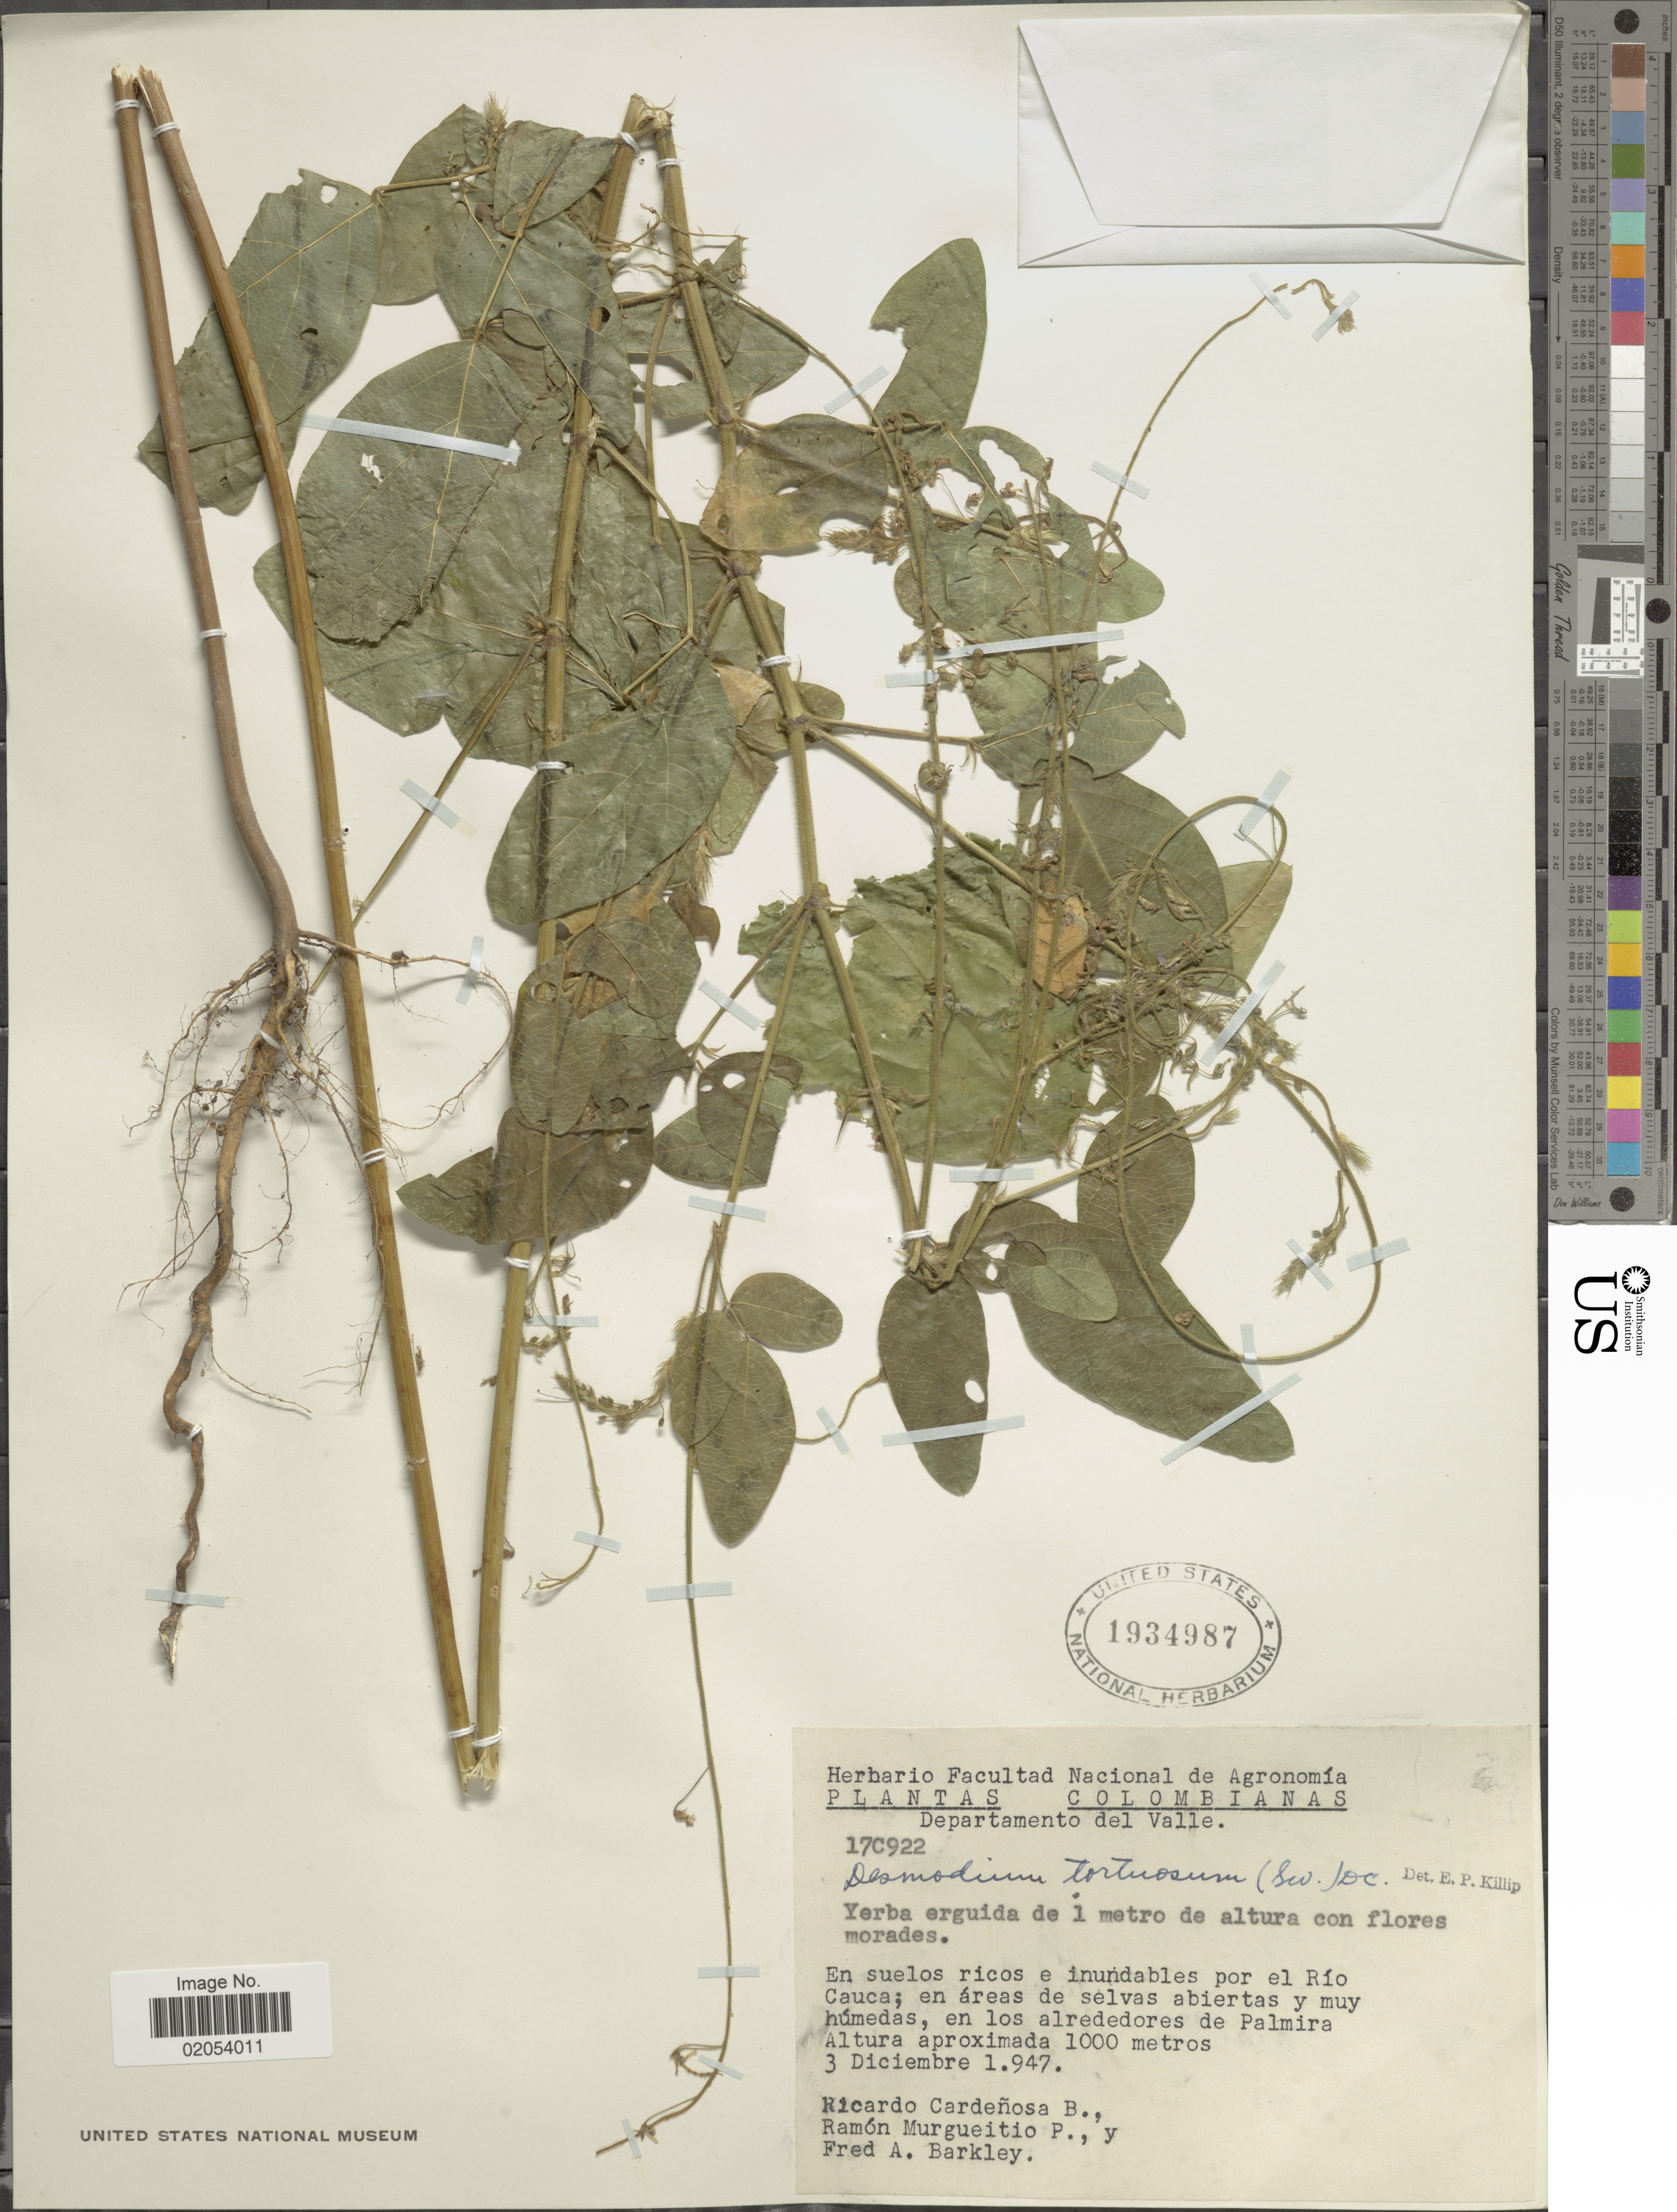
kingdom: Plantae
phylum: Tracheophyta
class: Magnoliopsida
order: Fabales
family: Fabaceae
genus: Desmodium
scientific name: Desmodium tortuosum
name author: (Sw.) DC.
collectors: R. Cardenosa B, R. Murgueitio P. & F. A. Barkley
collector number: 17C922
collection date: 1947-12-03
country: Colombia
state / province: Valle del Cauca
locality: Departamento del Valle. Por el Rio Cauca; en areas de selvas abiertas y muy humedas, en los alrededores de Palmira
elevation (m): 1000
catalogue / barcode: US 1934987